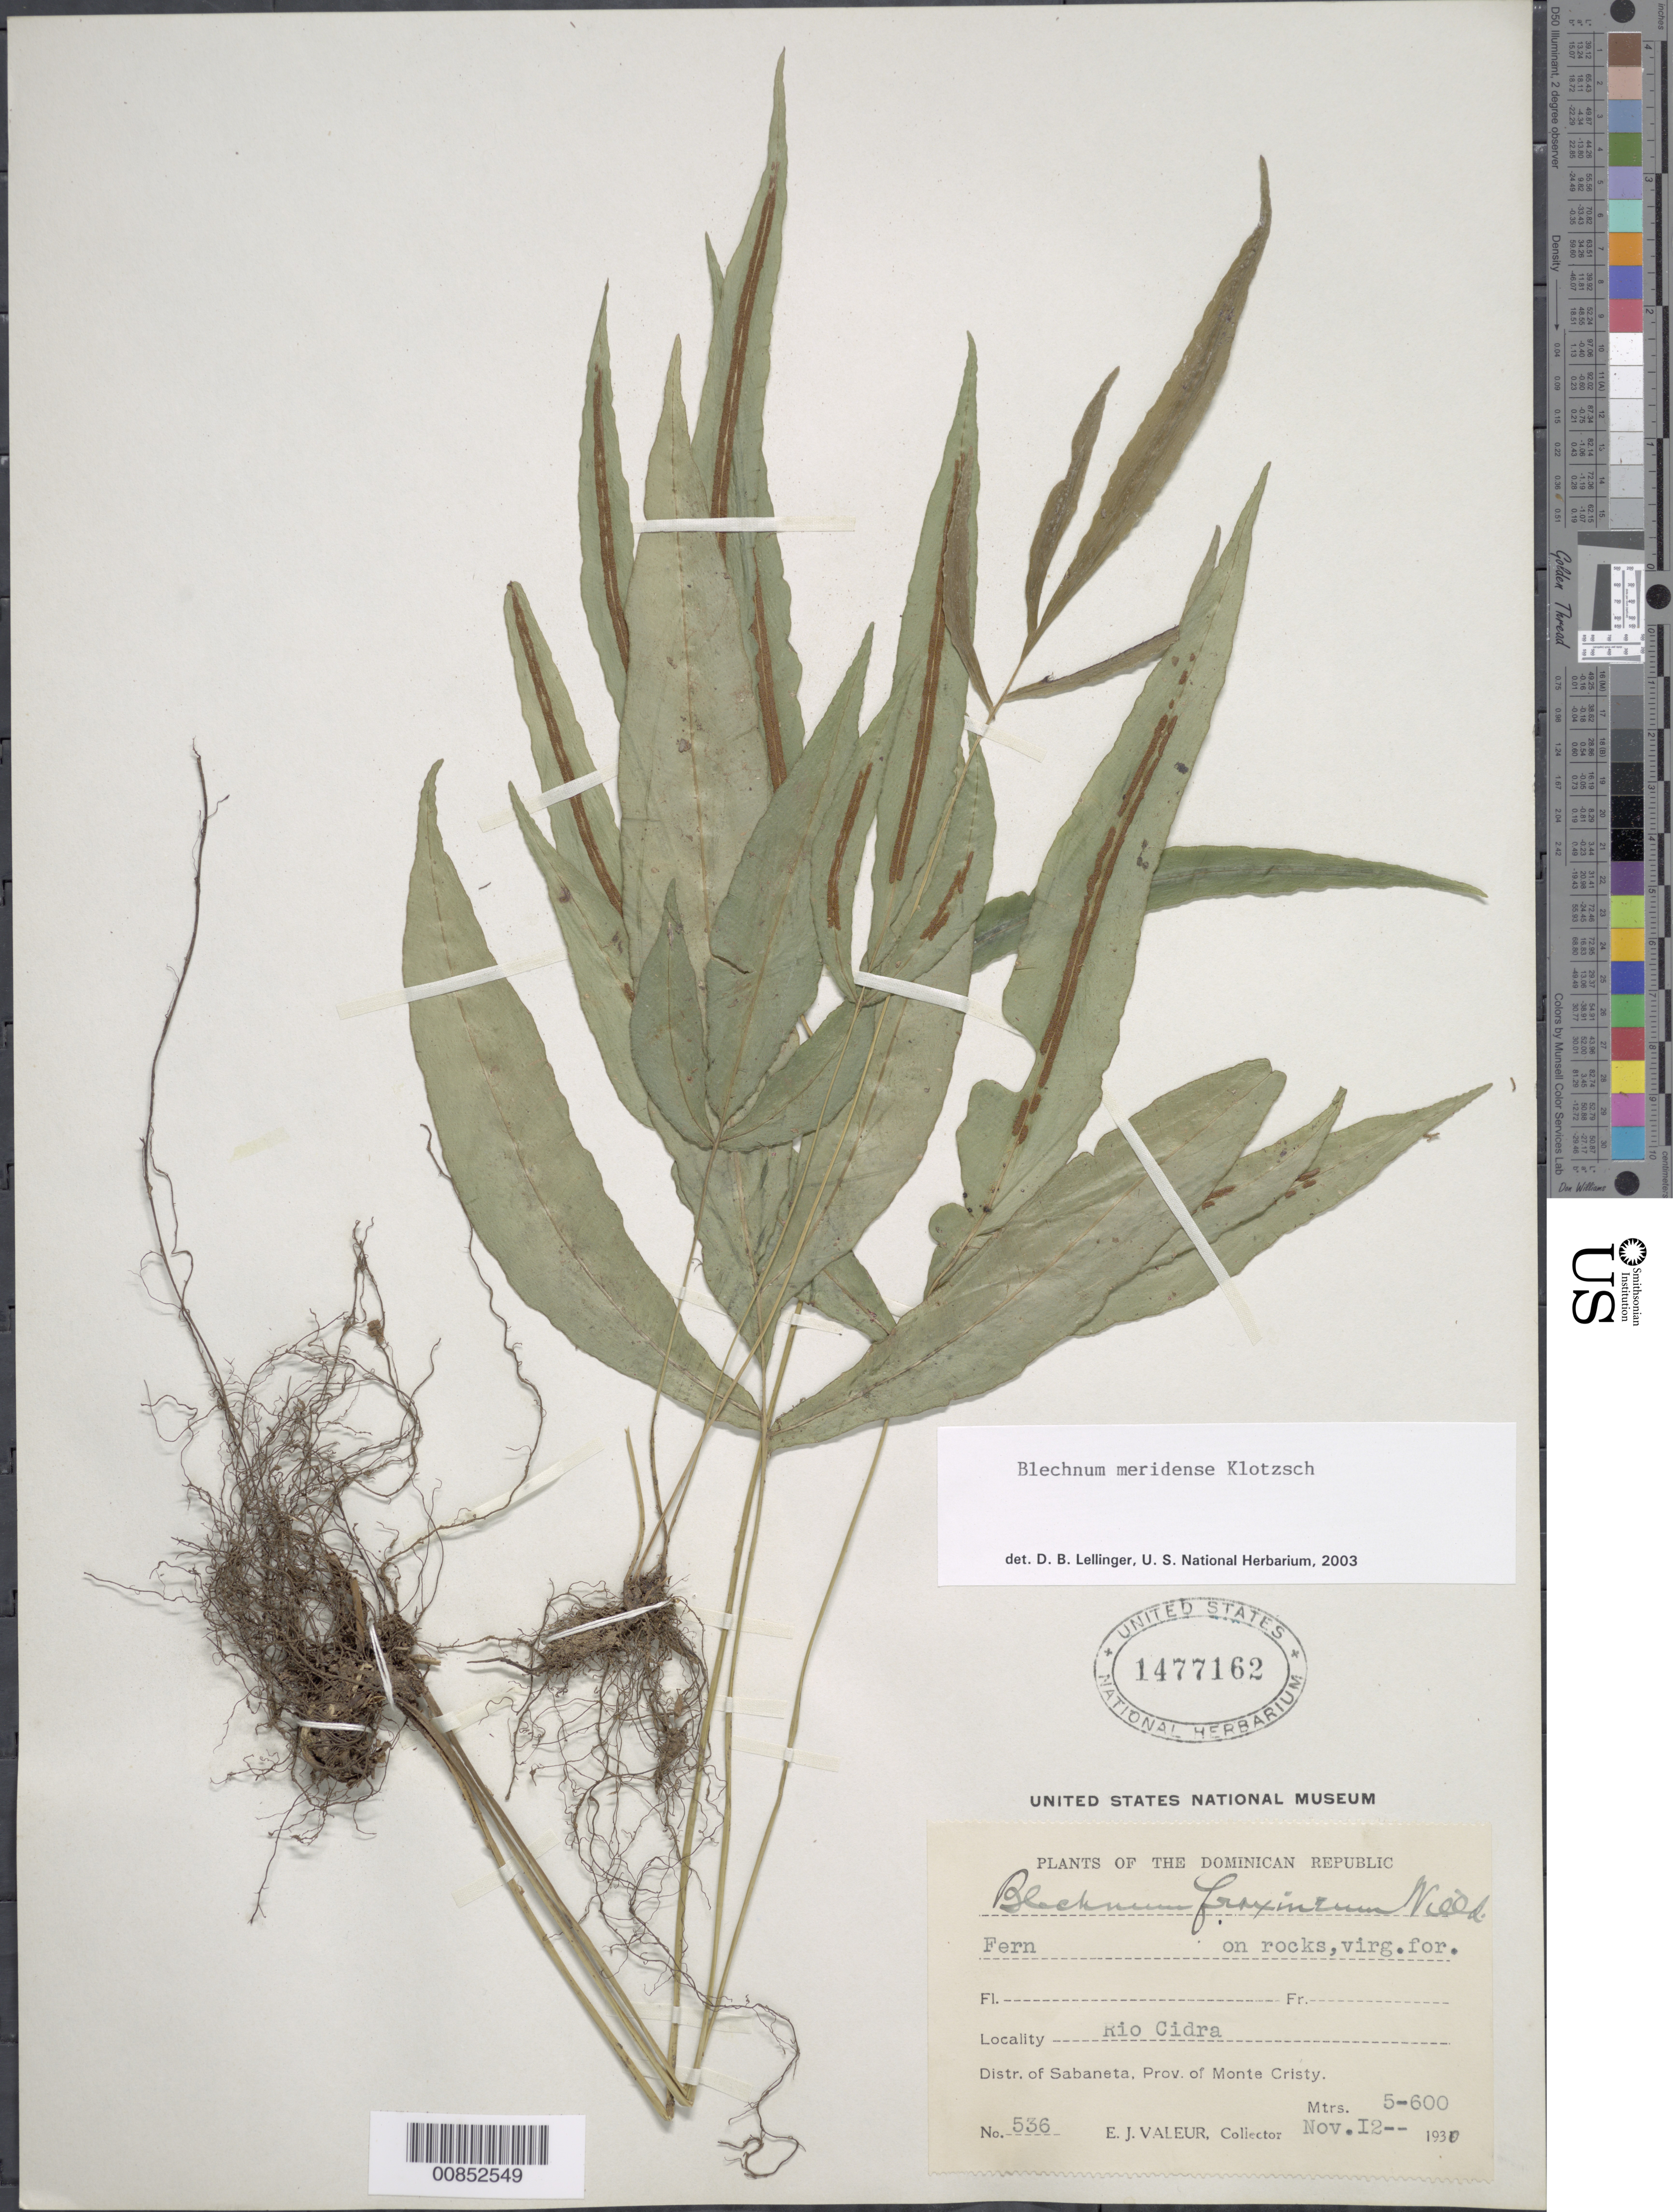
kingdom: Plantae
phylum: Tracheophyta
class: Polypodiopsida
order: Polypodiales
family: Blechnaceae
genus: Blechnum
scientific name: Blechnum meridense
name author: Klotzsch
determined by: Lellinger, David B., (BOT), Smithsonian Institution - National Museum of Natural History (UNITED STATES)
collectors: E. Valeur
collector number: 536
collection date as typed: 12 Nov 1930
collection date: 1930-11-12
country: Dominican Republic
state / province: Monte Cristi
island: Hispaniola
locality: Dist. Sabaneta, Río Cidra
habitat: Virgin forest, on rocks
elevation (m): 500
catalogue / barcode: US 1477162